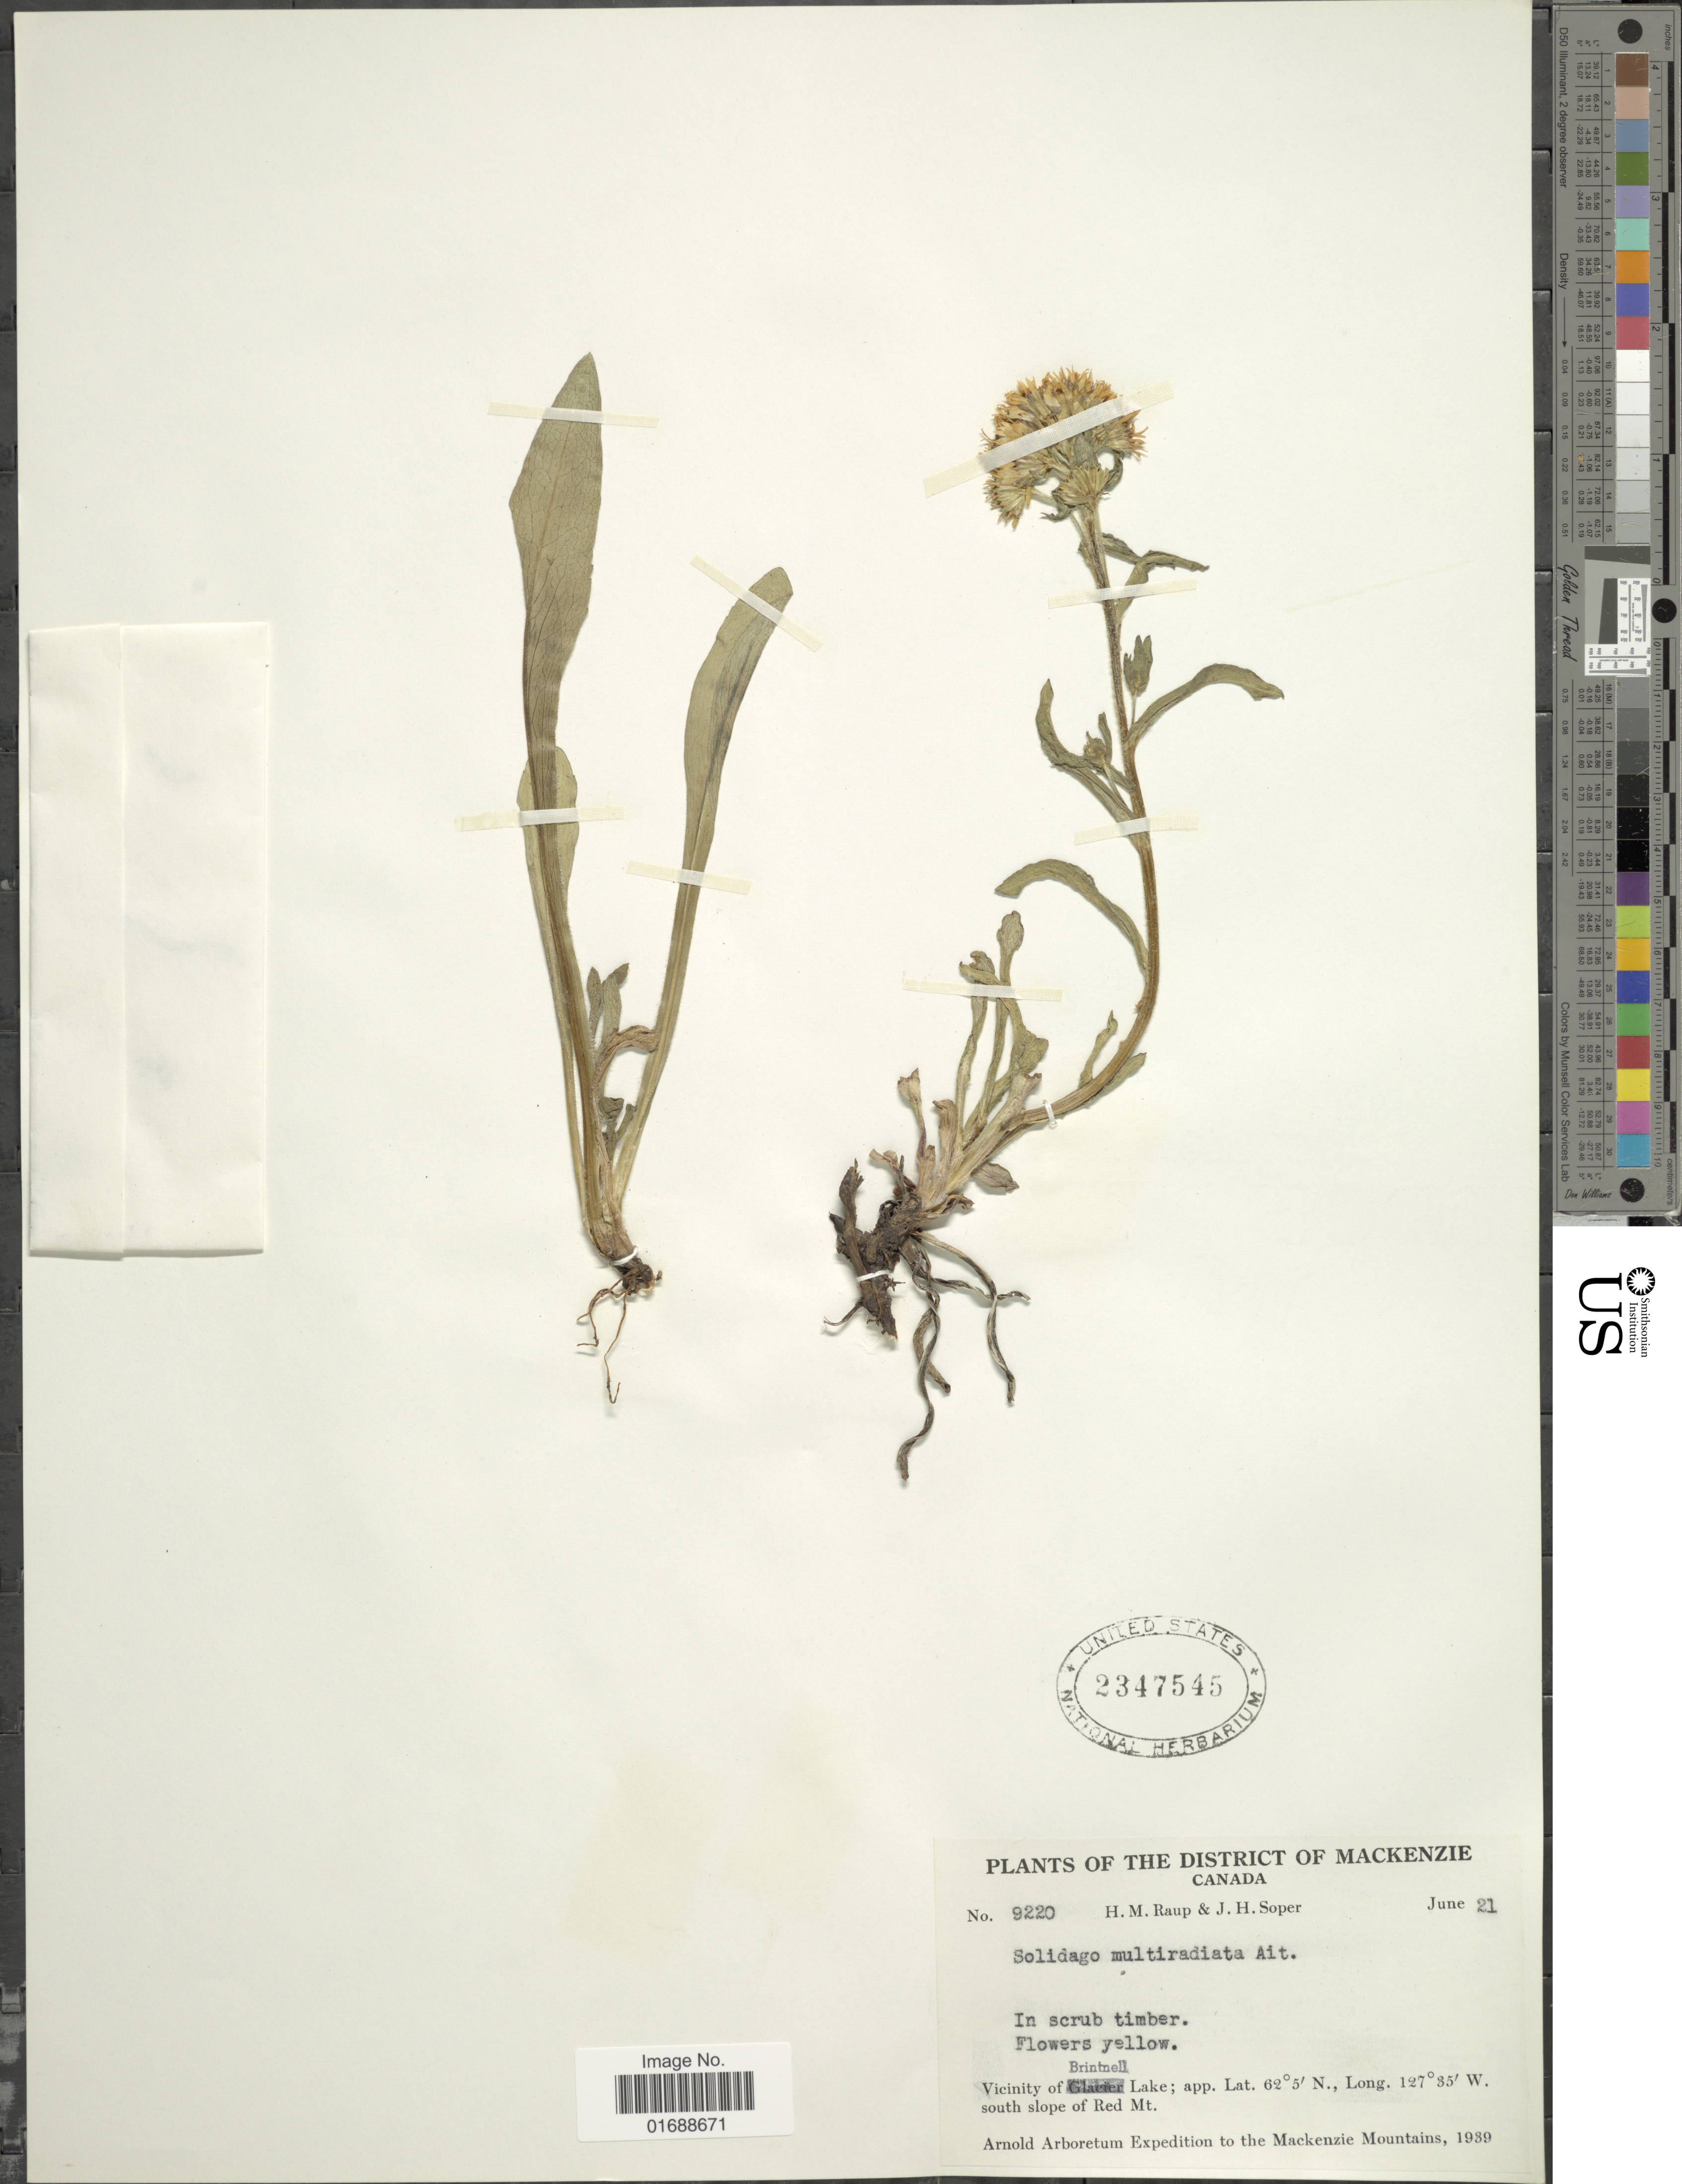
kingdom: Plantae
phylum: Tracheophyta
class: Magnoliopsida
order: Asterales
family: Asteraceae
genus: Solidago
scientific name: Solidago multiradiata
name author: Aiton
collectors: H. Raup & J. H. Soper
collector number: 9220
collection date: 1939-06-21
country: Canada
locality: District of Mackenzie, Vicinity of Brintnell Lake, south slope of Red Mt.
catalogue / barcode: US 2347545